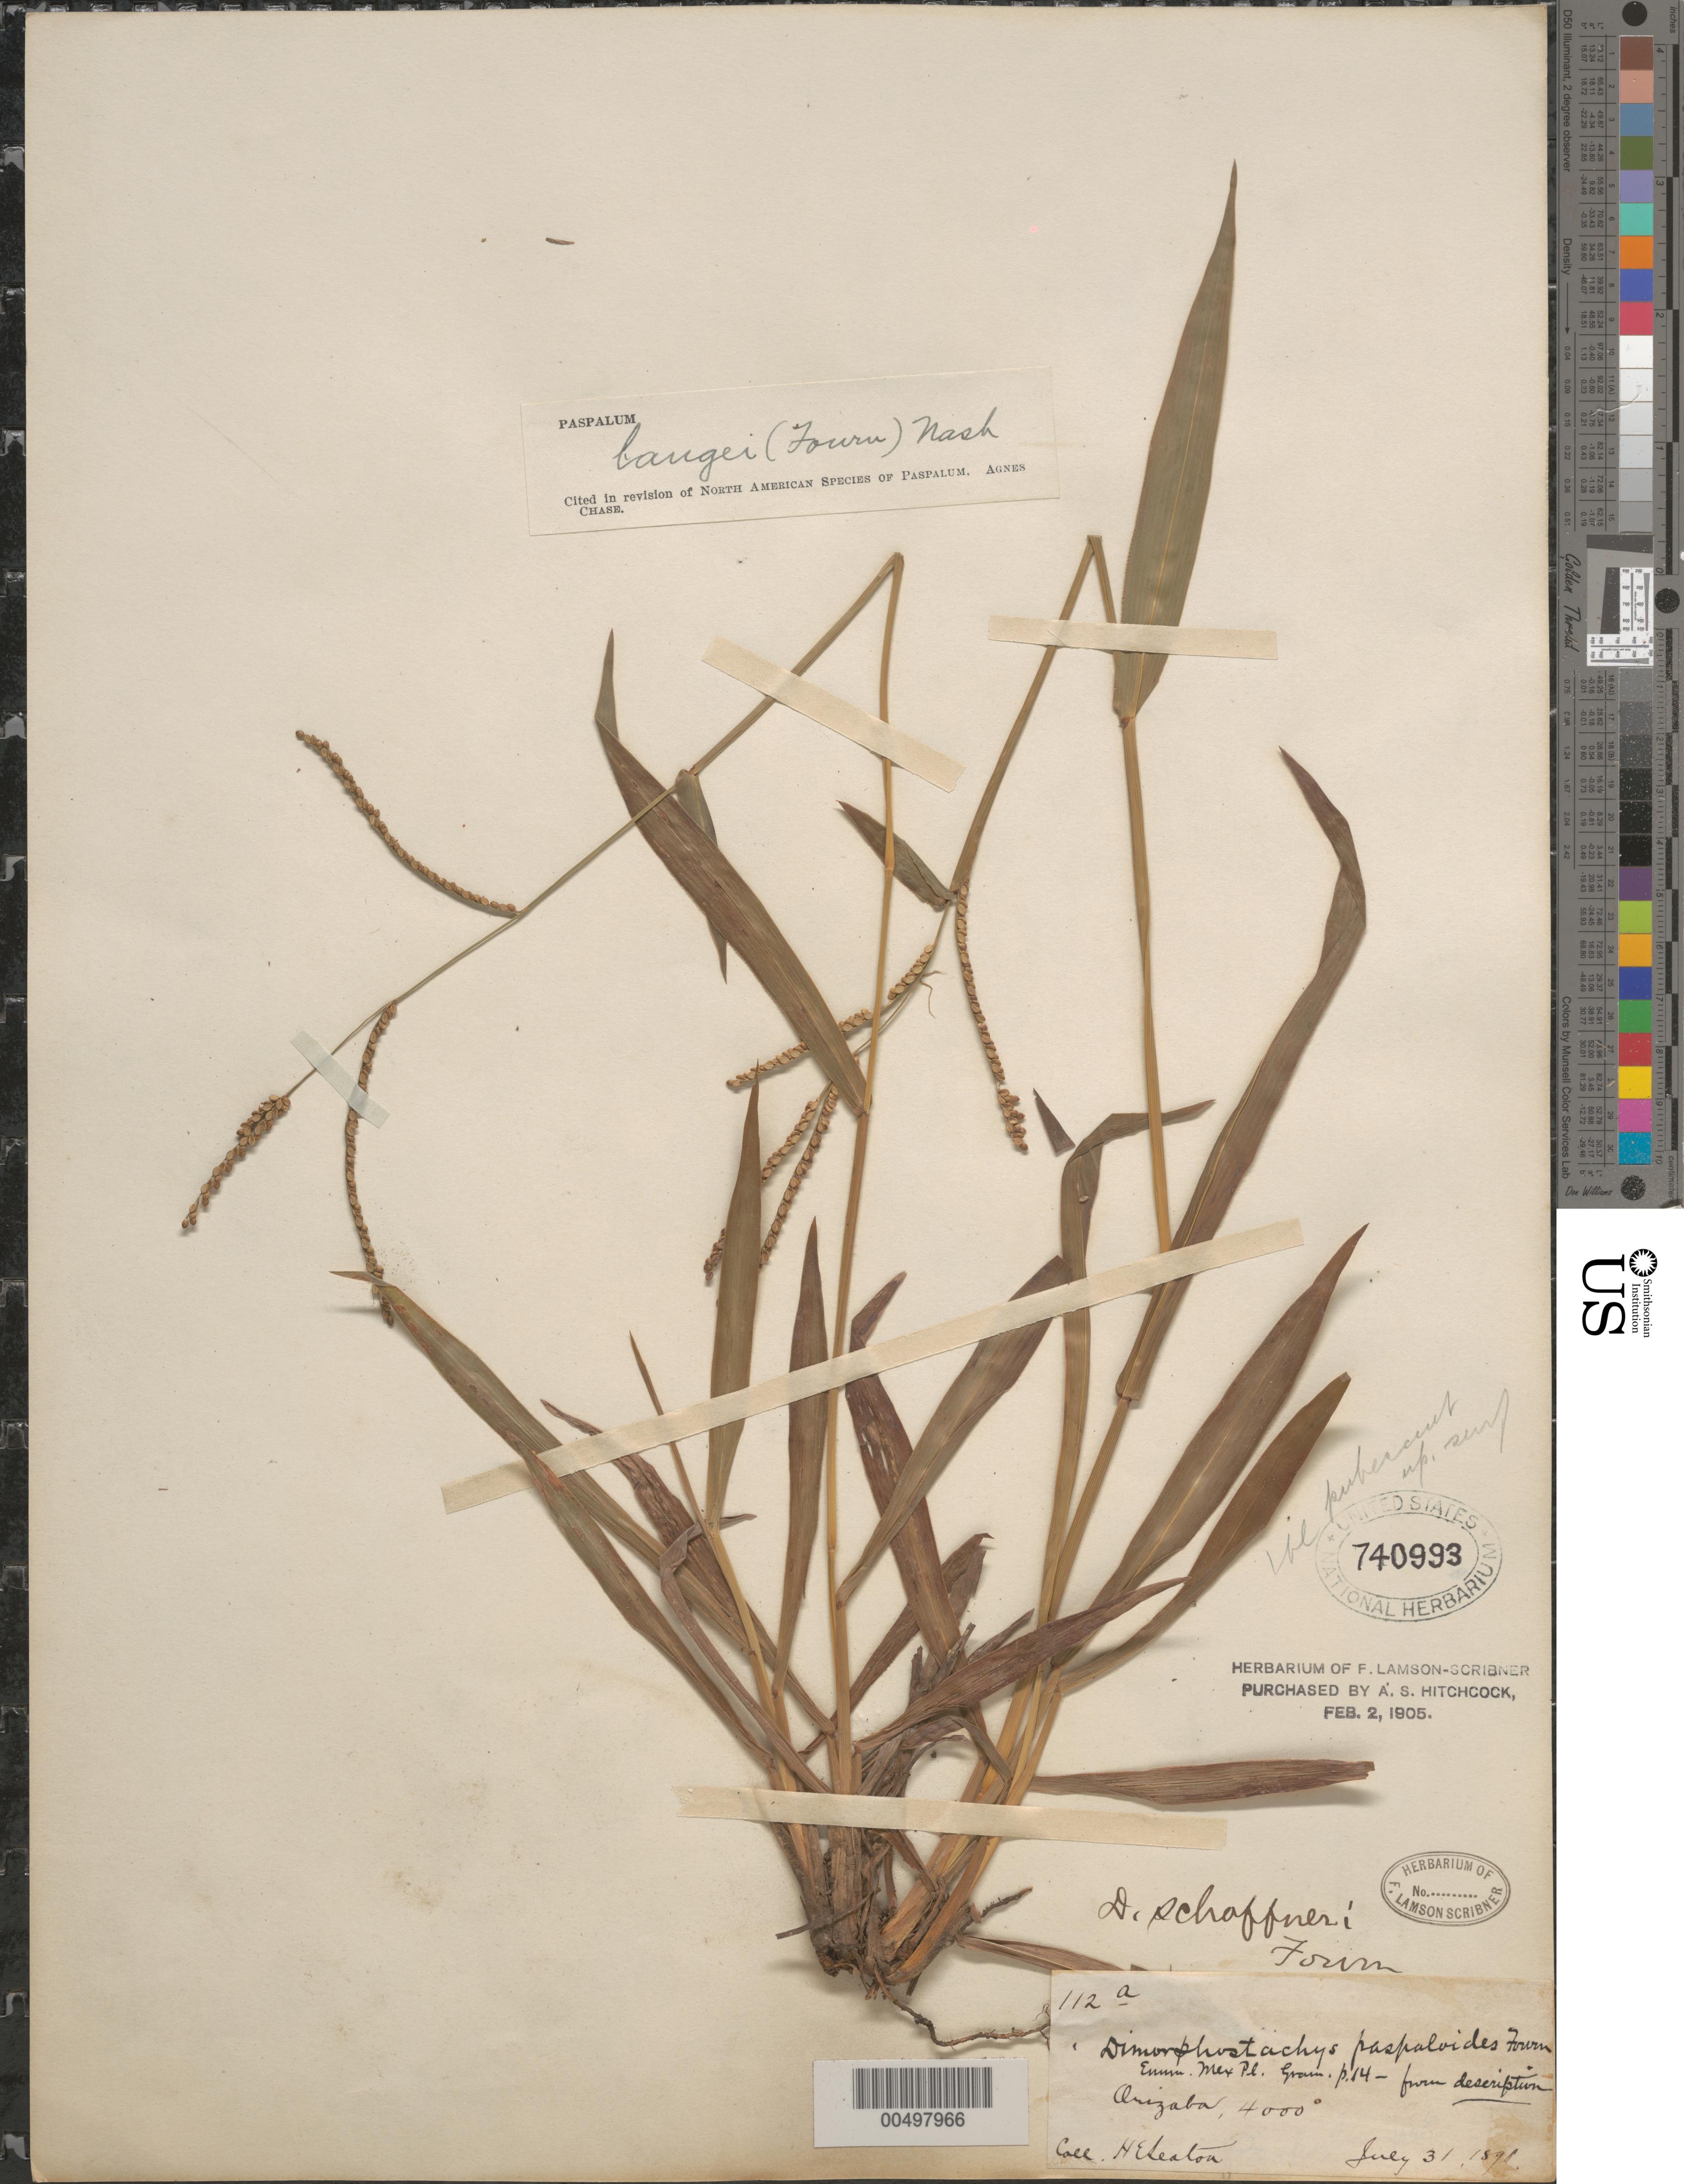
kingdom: Plantae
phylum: Tracheophyta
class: Liliopsida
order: Poales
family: Poaceae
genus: Paspalum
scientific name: Paspalum langei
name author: (E. Fourn.) Nash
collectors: H. E. Seaton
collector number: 112a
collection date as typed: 31 Jul 1891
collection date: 1891-07-31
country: Mexico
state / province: Veracruz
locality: Orizaba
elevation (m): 1219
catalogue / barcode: US 740993